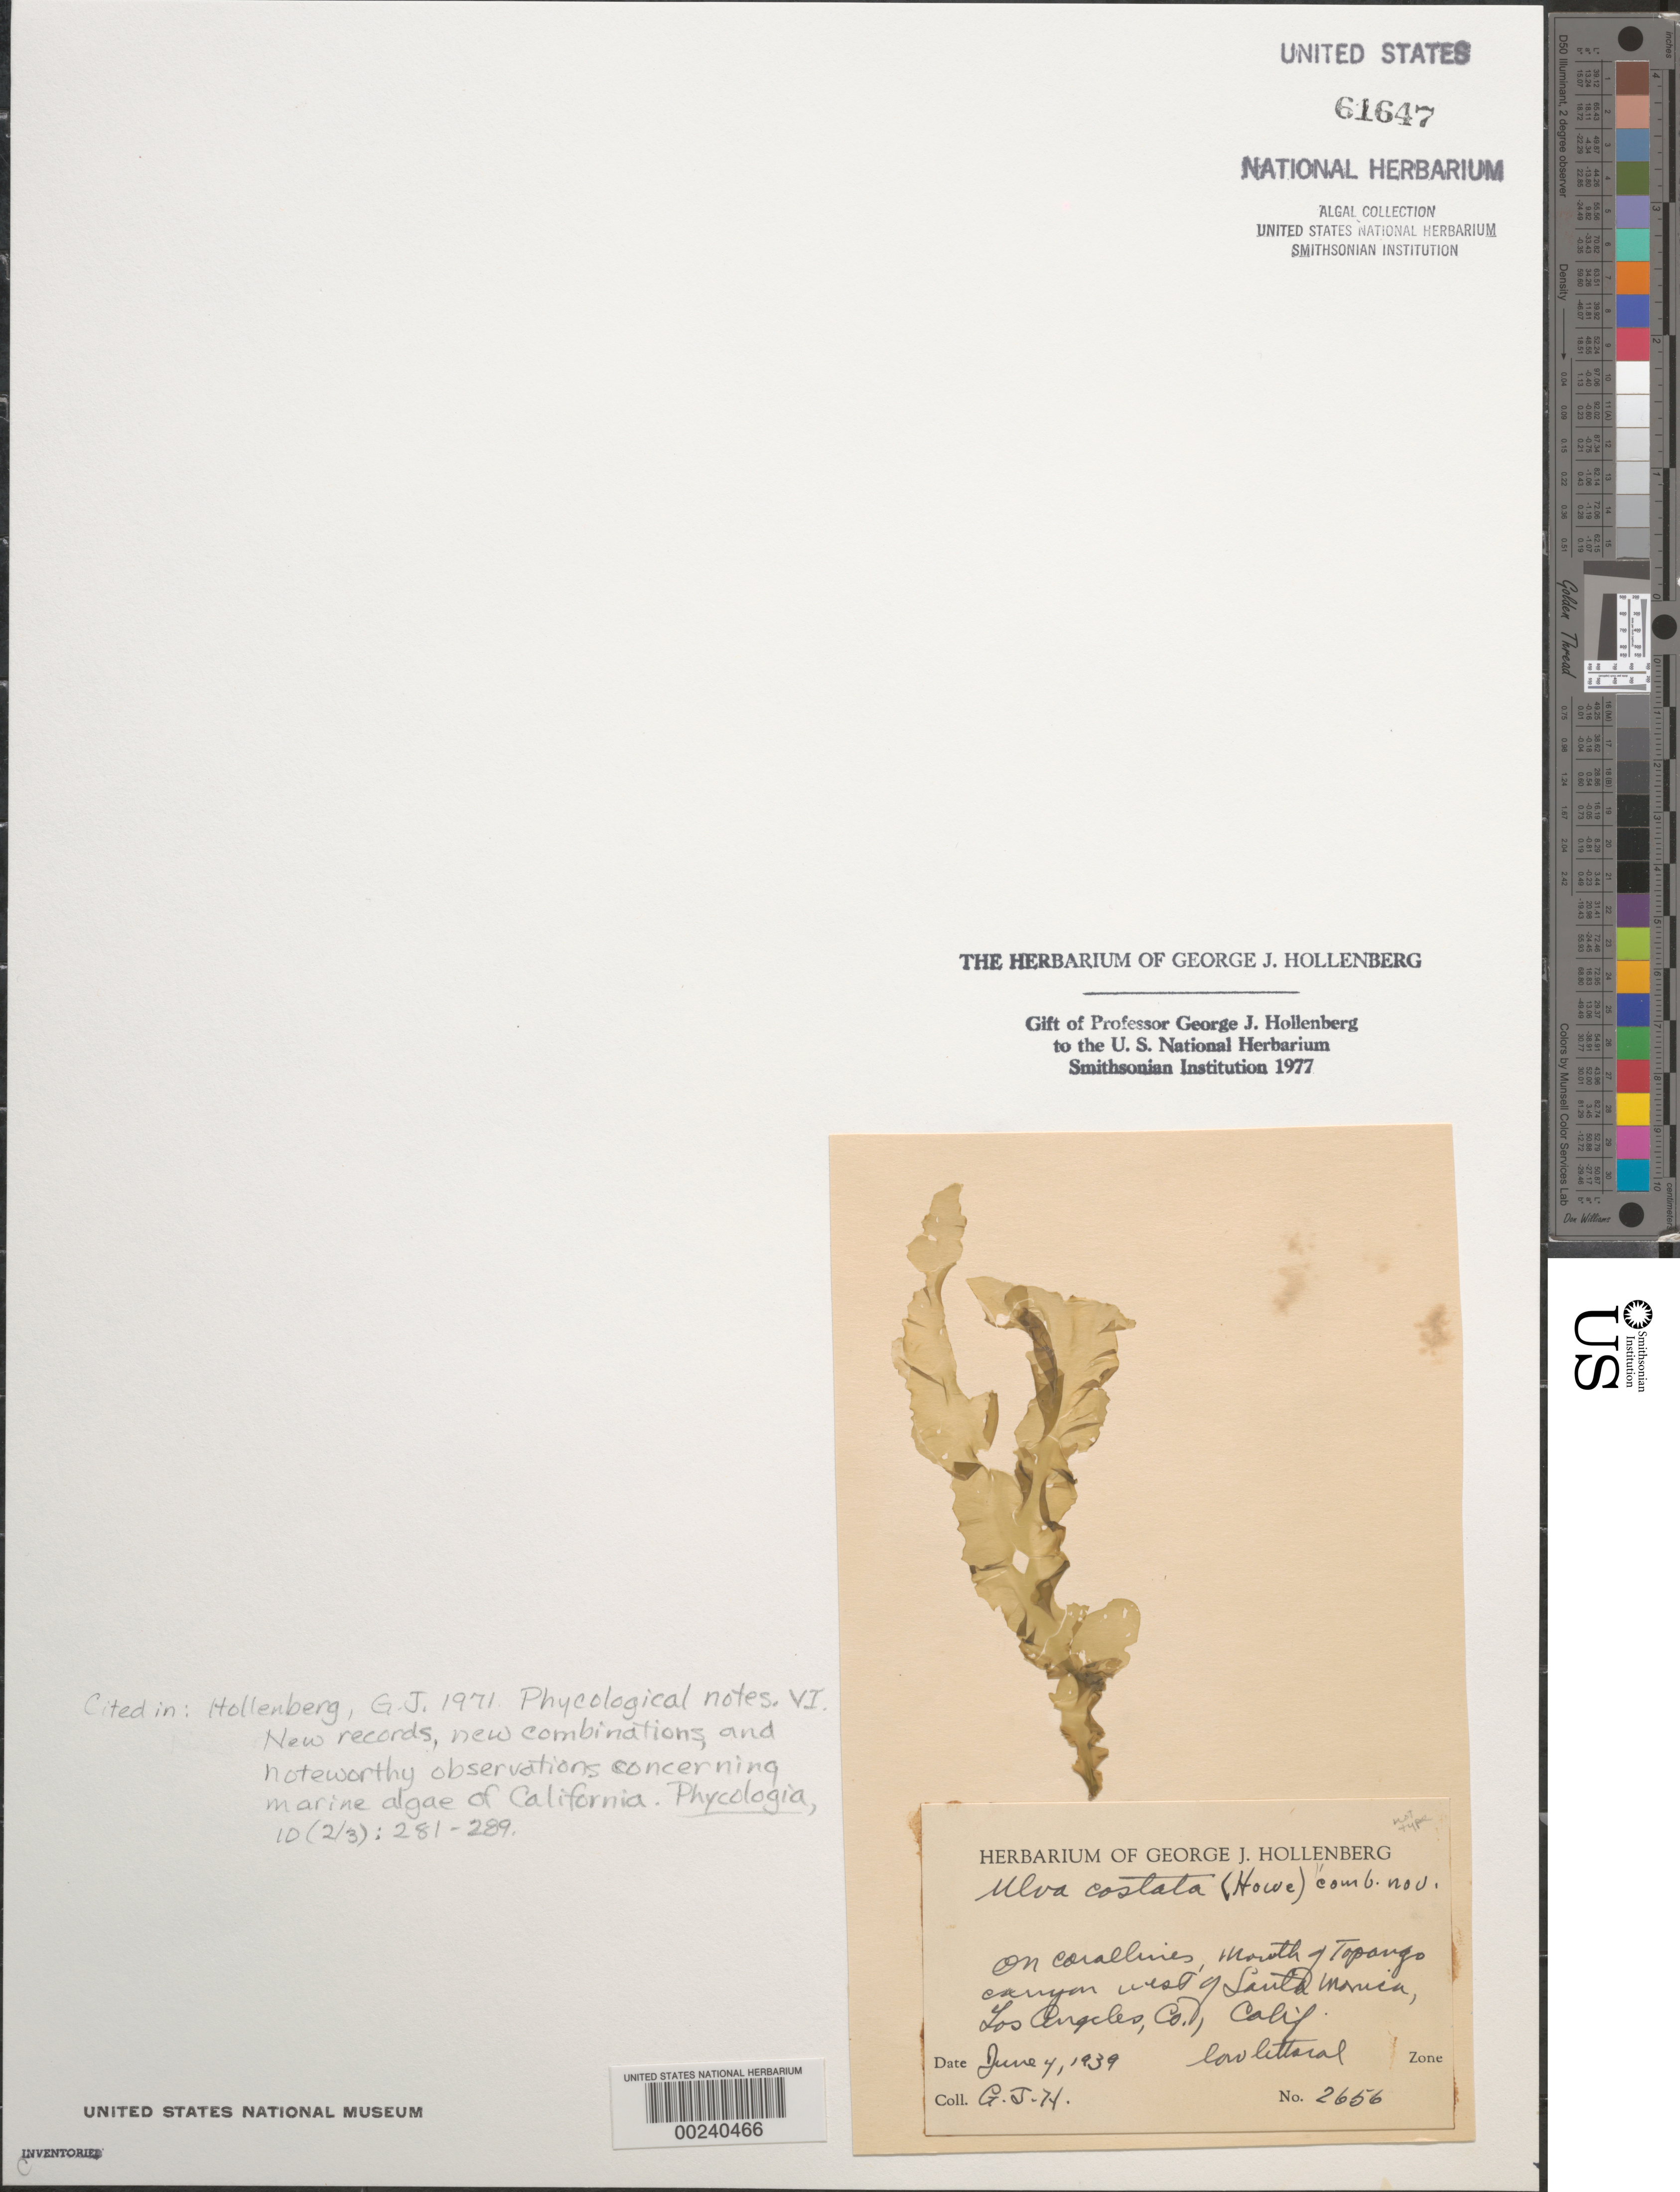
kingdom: Plantae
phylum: Chlorophyta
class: Ulvophyceae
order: Ulvales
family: Ulvaceae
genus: Ulva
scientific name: Ulva costata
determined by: Hollenberg, George J.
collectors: G. Hollenberg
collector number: GJH 2656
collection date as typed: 04 Jun 1939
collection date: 1939-06-04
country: United States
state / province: California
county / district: Los Angeles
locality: Topango Canyon mouth, west of Santa Monica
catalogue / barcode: US 61647